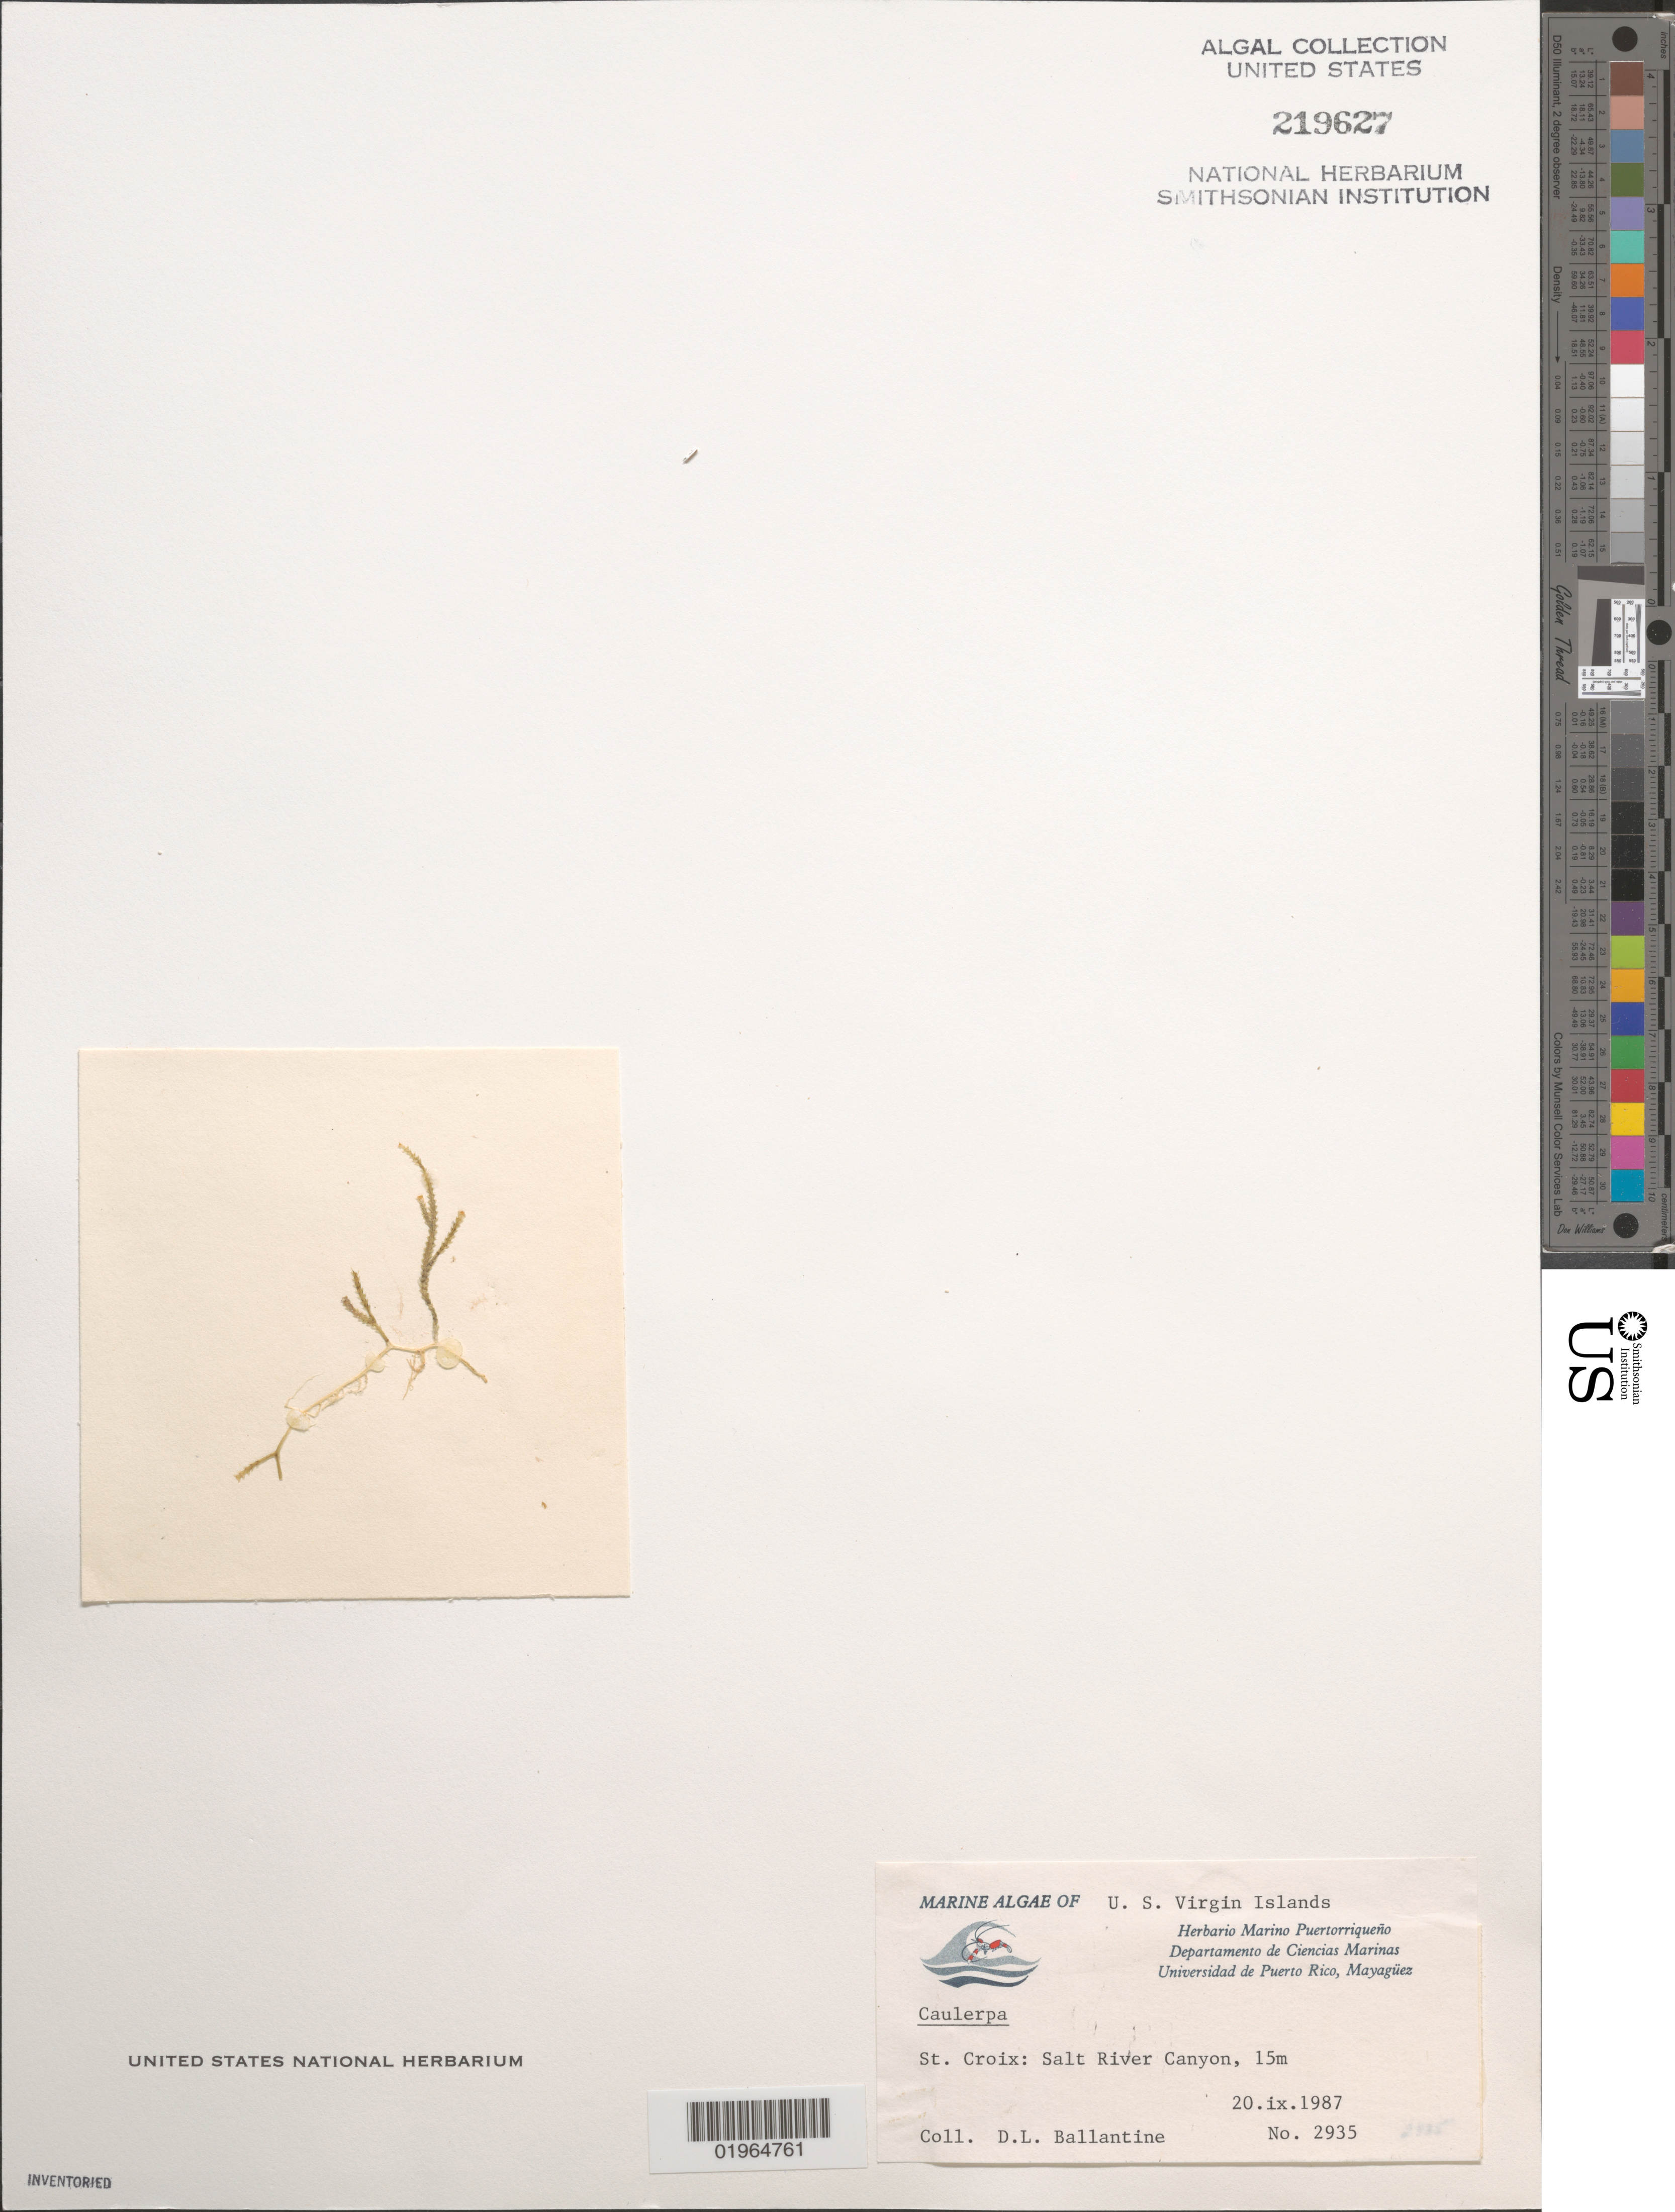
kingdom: Plantae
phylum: Chlorophyta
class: Ulvophyceae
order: Bryopsidales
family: Caulerpaceae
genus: Caulerpa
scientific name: Caulerpa sp.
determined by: Ballantine, D. L.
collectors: D.L. Ballantine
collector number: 2935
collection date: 1987-09-20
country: U.S. Virgin Islands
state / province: St. Croix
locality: Salt River Canyon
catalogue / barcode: US 219627